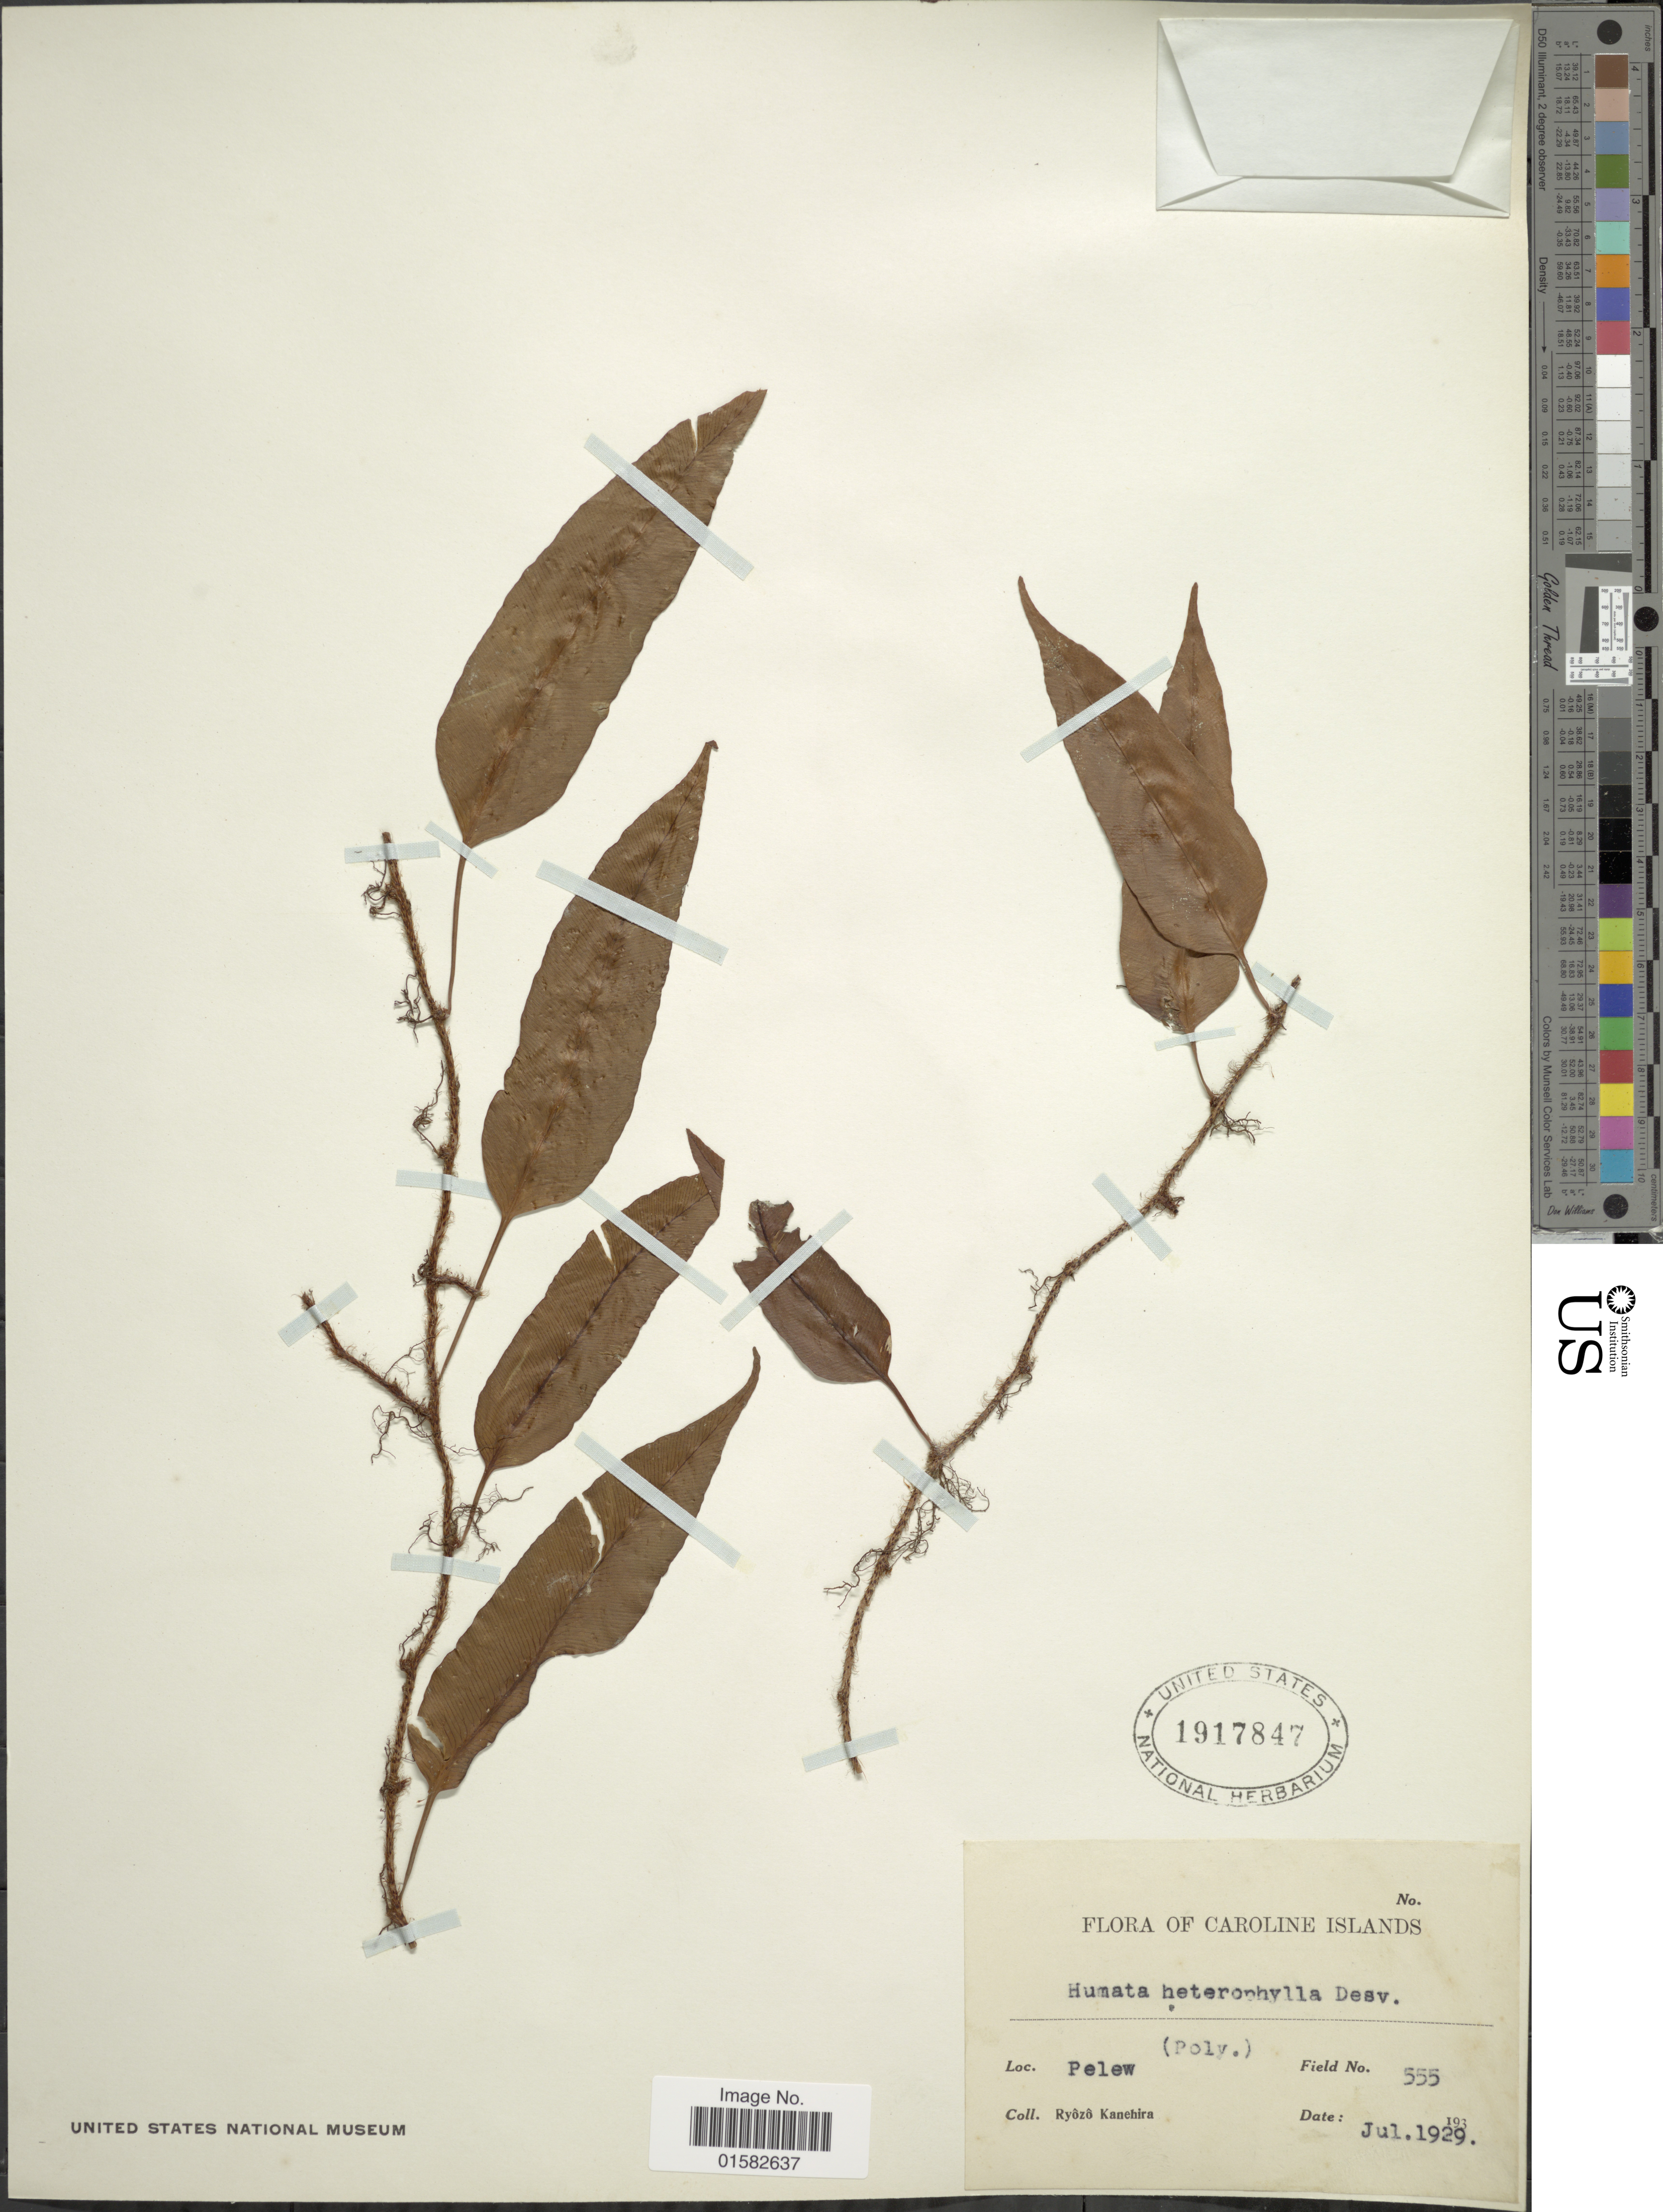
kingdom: Plantae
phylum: Tracheophyta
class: Polypodiopsida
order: Polypodiales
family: Davalliaceae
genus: Humata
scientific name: Humata heterophylla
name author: (Sm.) Desv.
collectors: R. Kanehira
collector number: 555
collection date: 1929-07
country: Palau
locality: Caroline Islands, Pelew.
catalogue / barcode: US 1717847